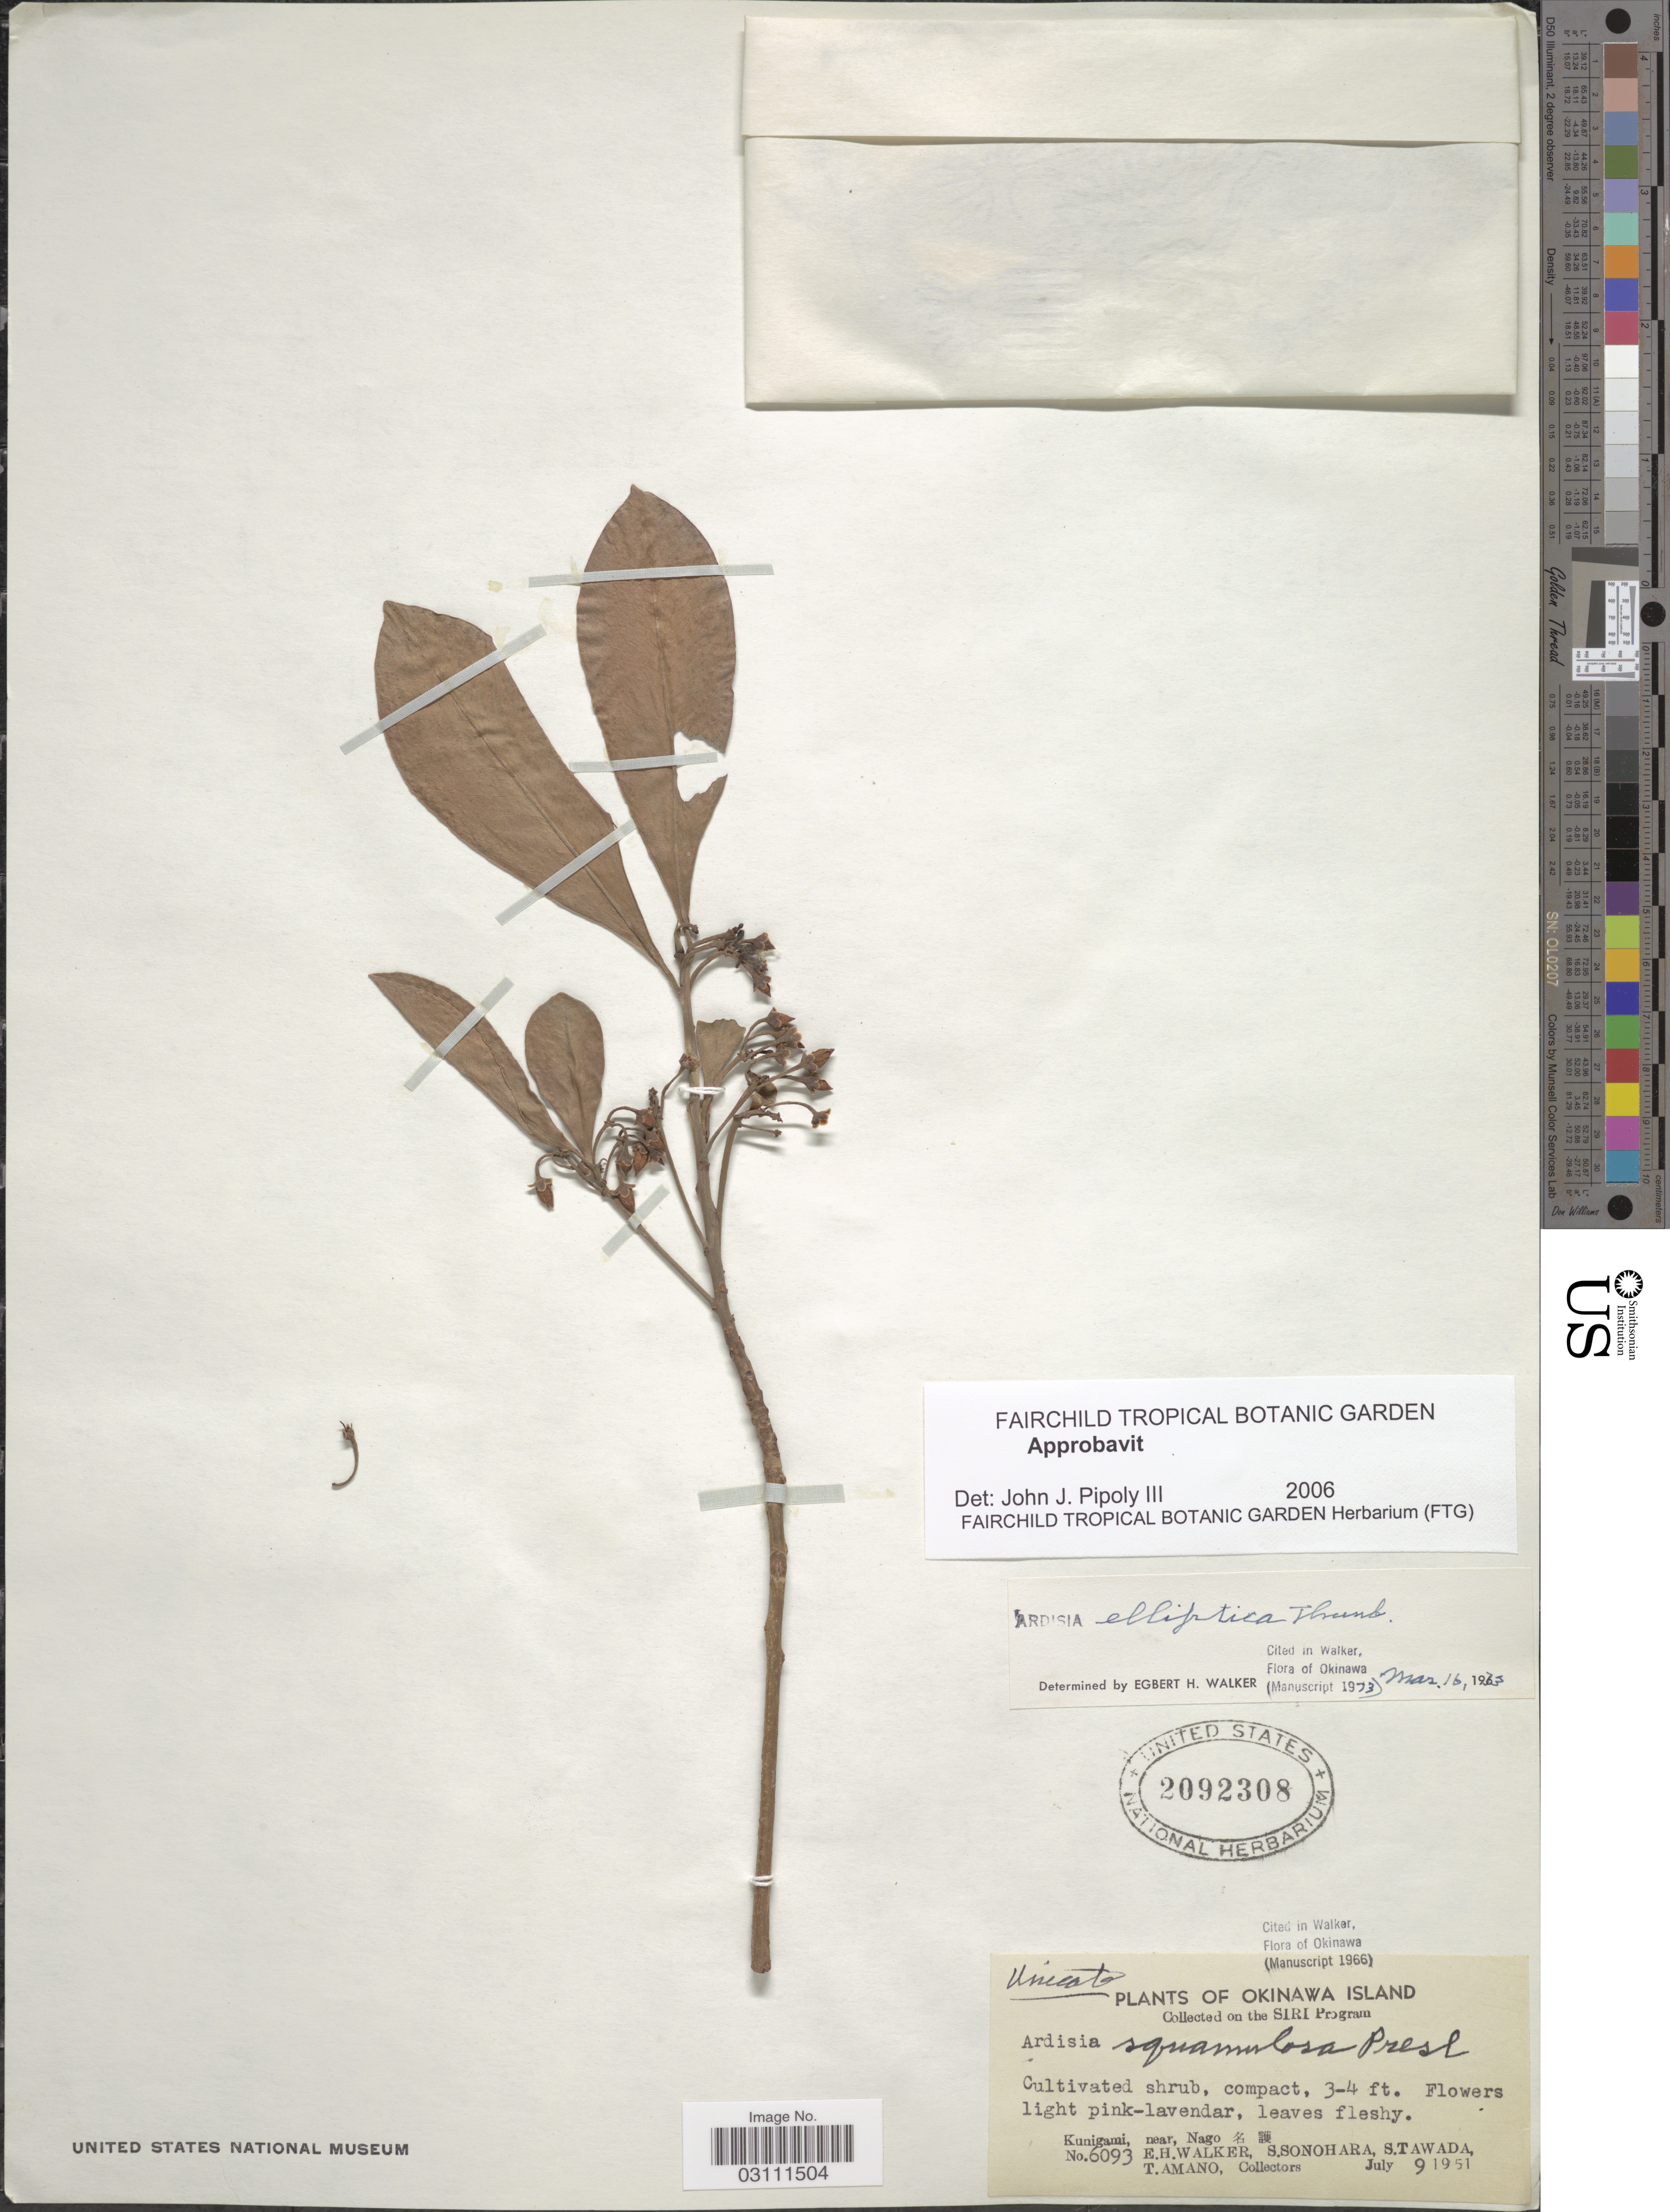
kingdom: Plantae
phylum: Tracheophyta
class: Magnoliopsida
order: Ericales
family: Primulaceae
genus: Ardisia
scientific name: Ardisia elliptica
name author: Thunb.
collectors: E. H. Walker, S. Sonohara, S. Tawada & T. Amano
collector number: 6093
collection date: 1951-07-09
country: Japan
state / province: Okinawa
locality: Okinawa Island, Kunigami, near Nago.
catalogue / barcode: US 2092308